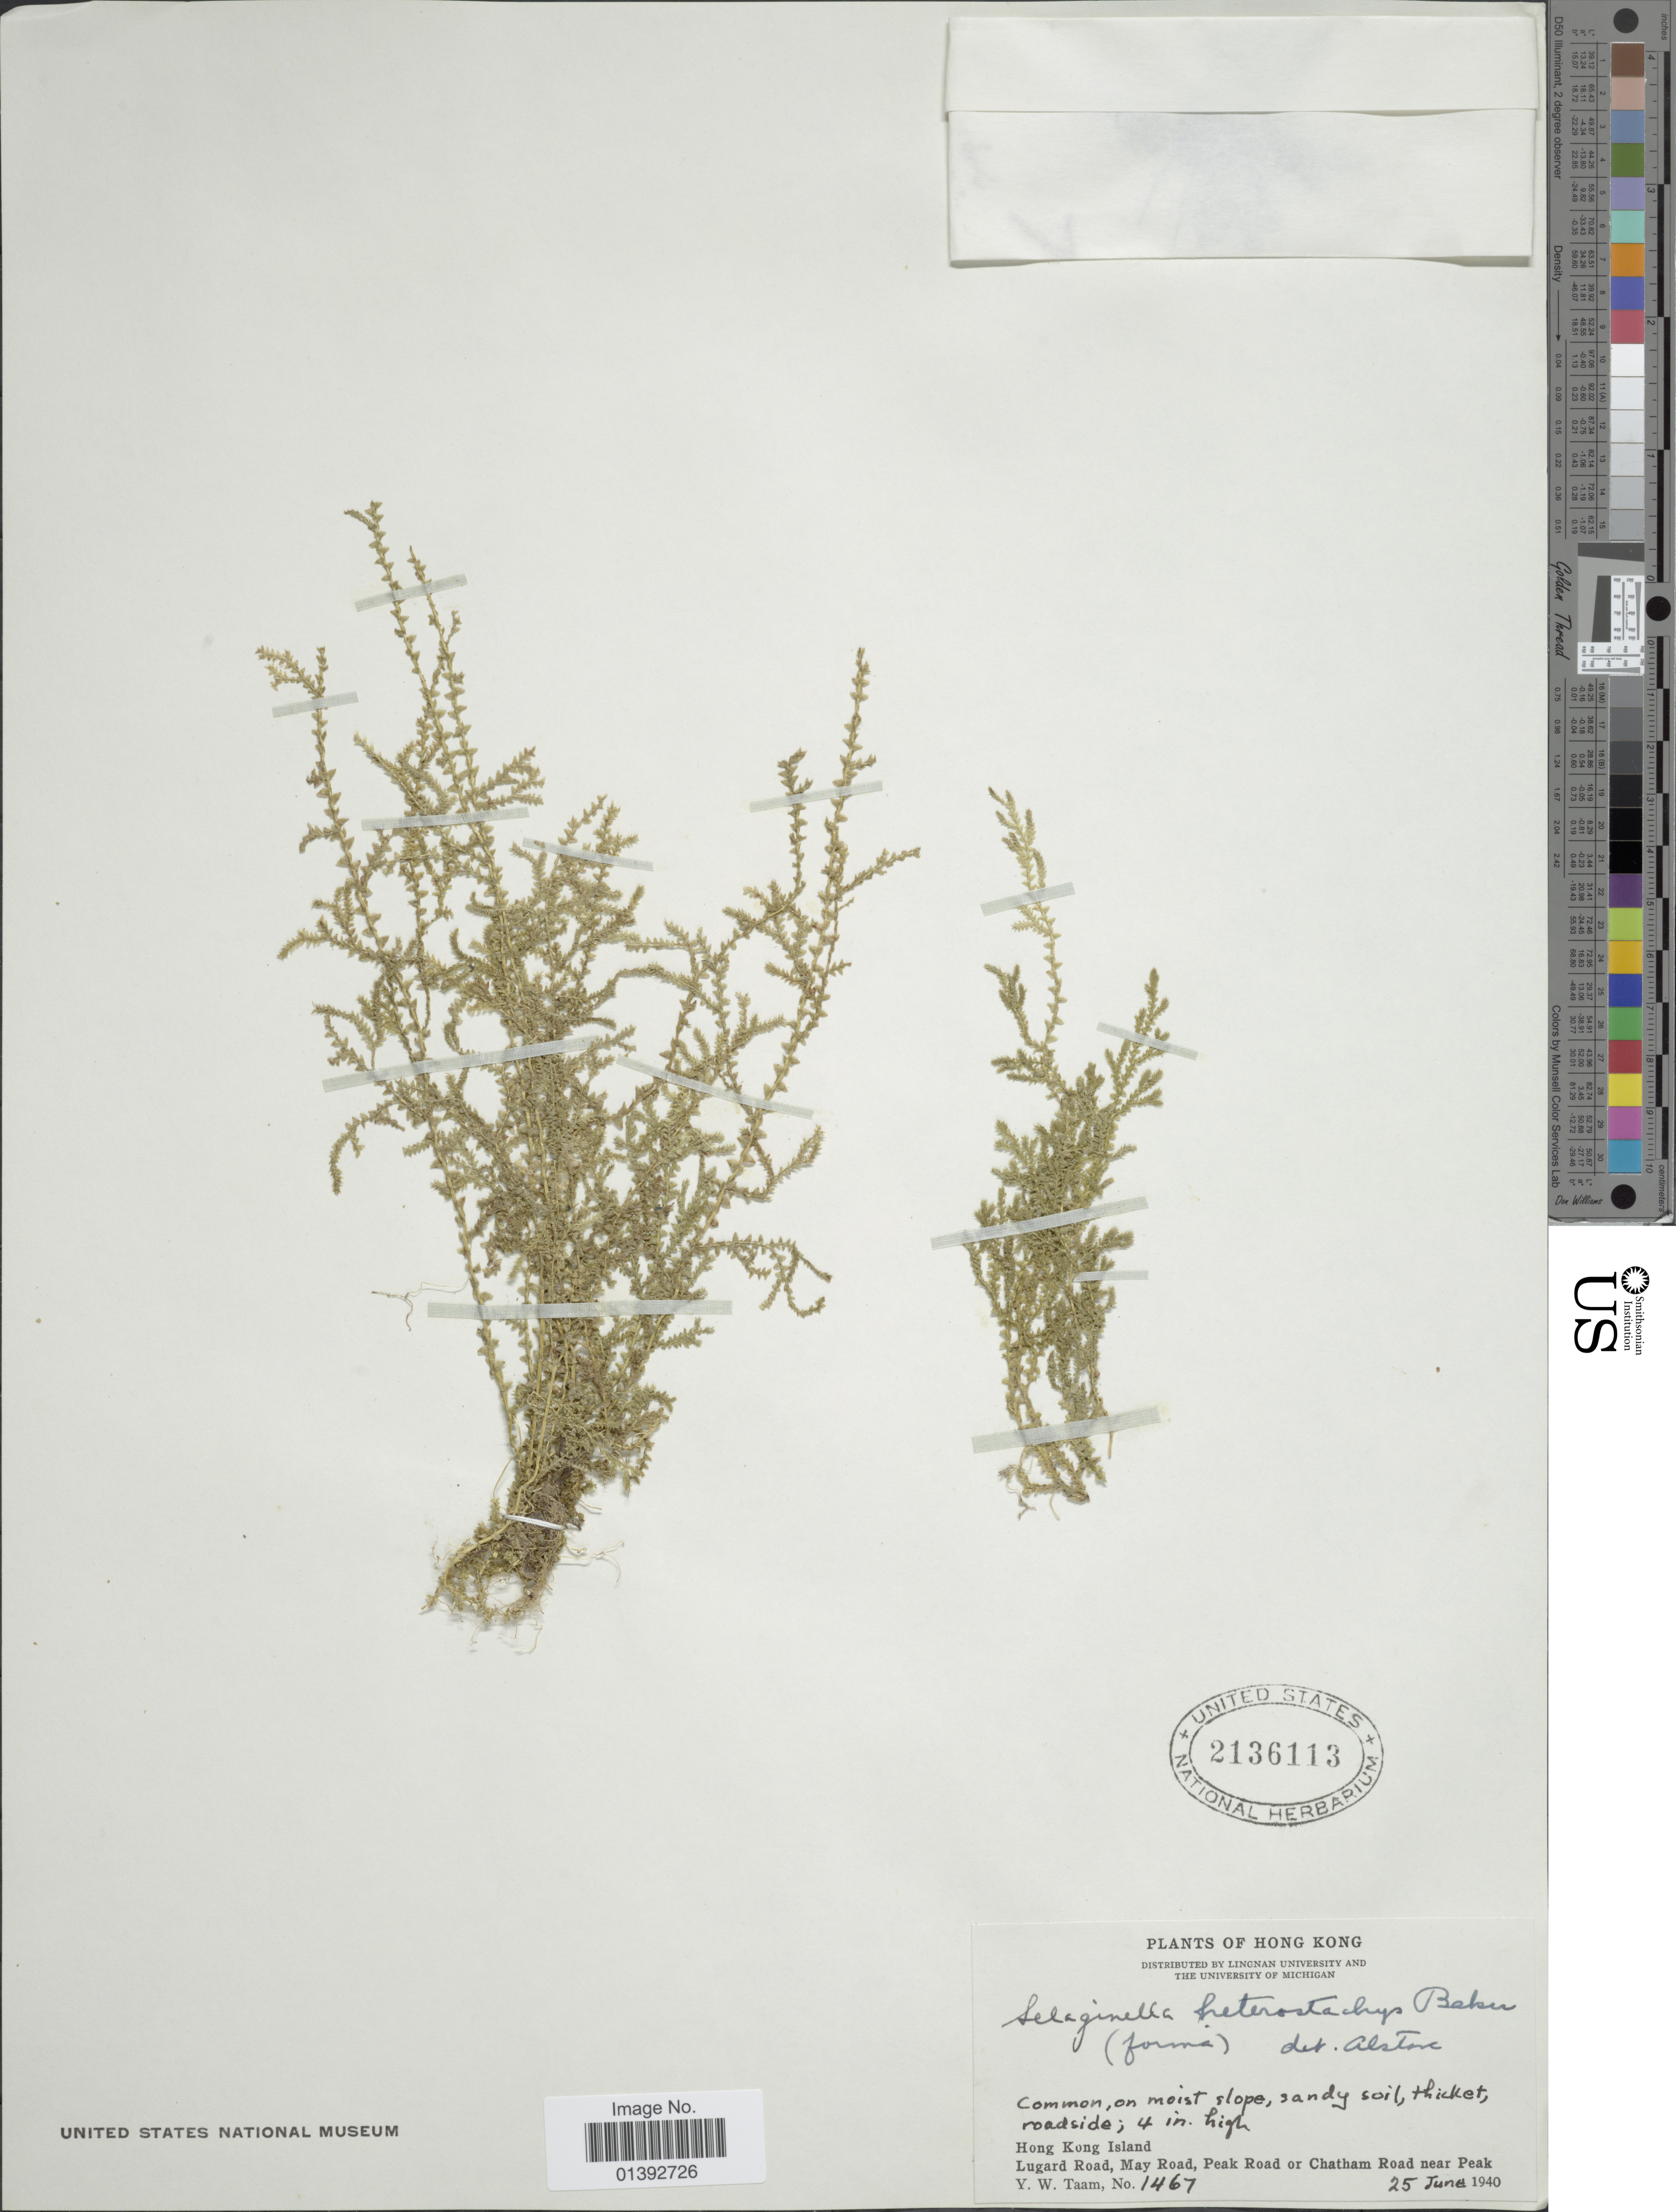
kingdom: Plantae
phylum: Tracheophyta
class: Lycopodiopsida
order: Selaginellales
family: Selaginellaceae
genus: Selaginella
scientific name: Selaginella heterostachys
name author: Baker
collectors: Y. W. Taam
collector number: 1467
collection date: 1940-06-25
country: China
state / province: Hong Kong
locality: Hong Kong Island, Lugard Road, May Road, Peak Road or Chatham Road near Peak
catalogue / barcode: US 2136113